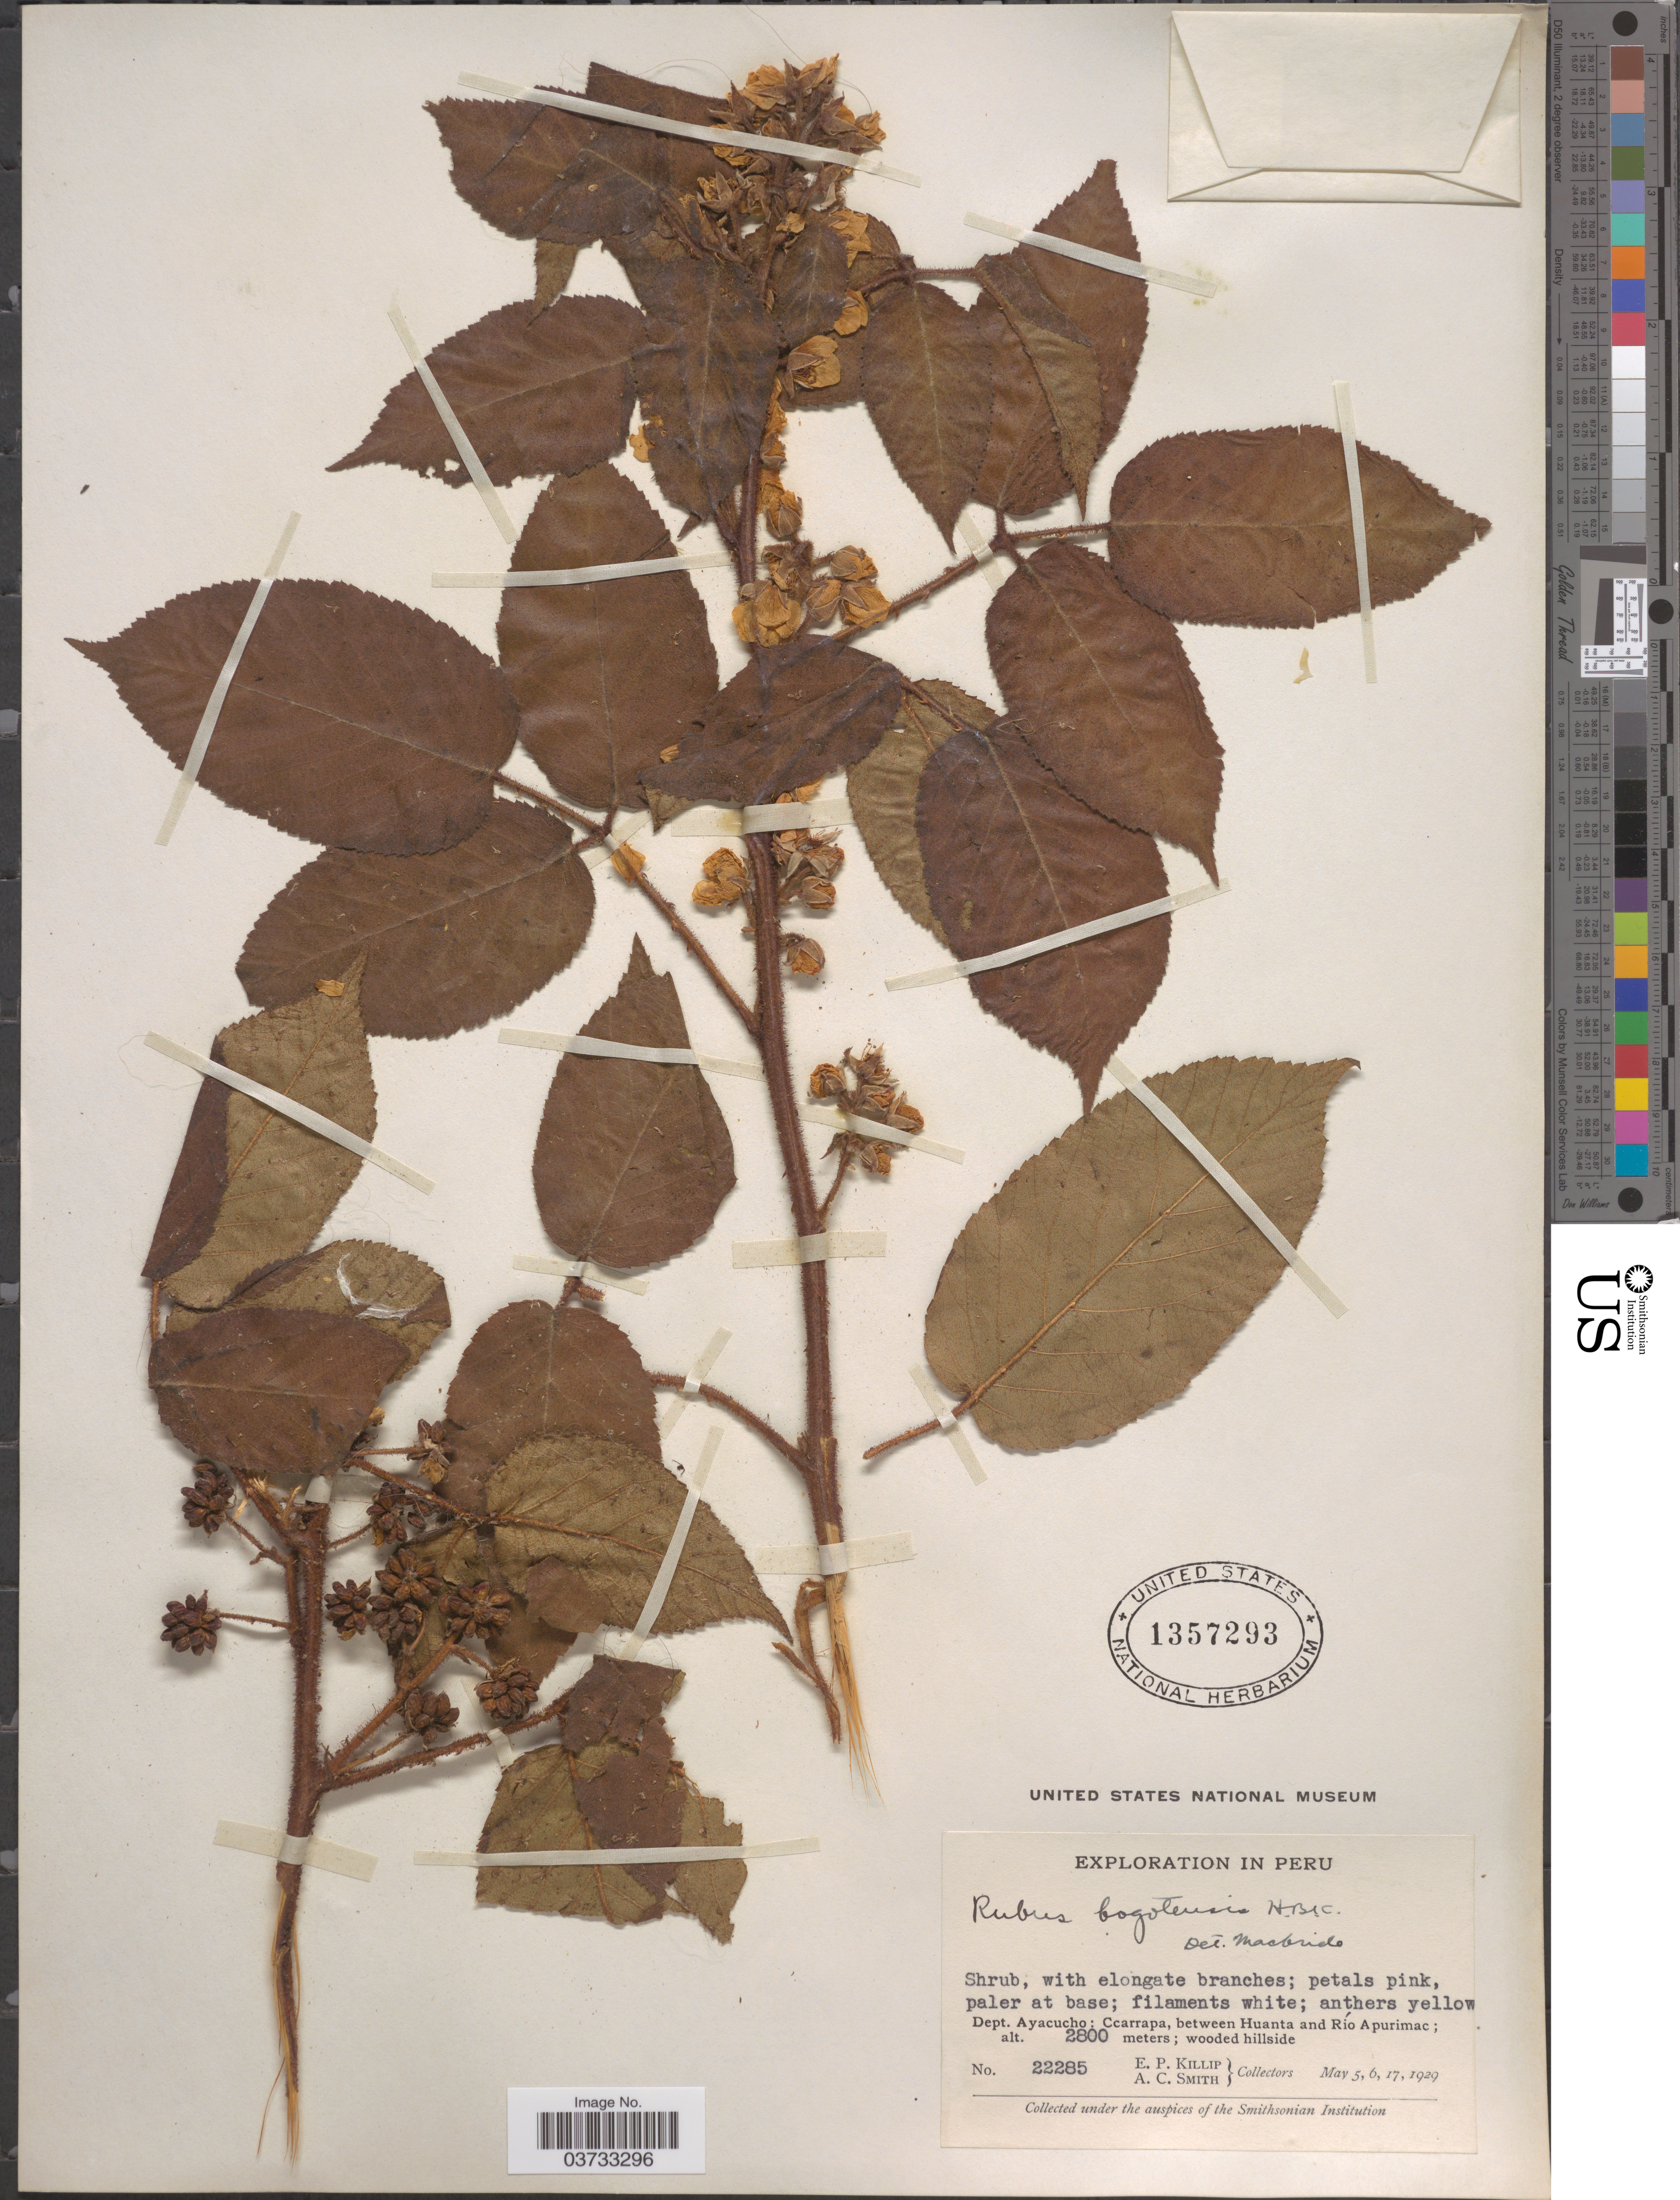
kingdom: Plantae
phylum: Tracheophyta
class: Magnoliopsida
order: Rosales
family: Rosaceae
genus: Rubus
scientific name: Rubus bogotensis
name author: Kunth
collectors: E. P. Killip & A. C. Smith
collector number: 22285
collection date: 1929-05-05/1929-05-17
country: Peru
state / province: Ayacucho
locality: Dept. Ayacucho: Ccarrapa, between Huanta and Río Apurimac.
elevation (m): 2800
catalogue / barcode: US 1357293